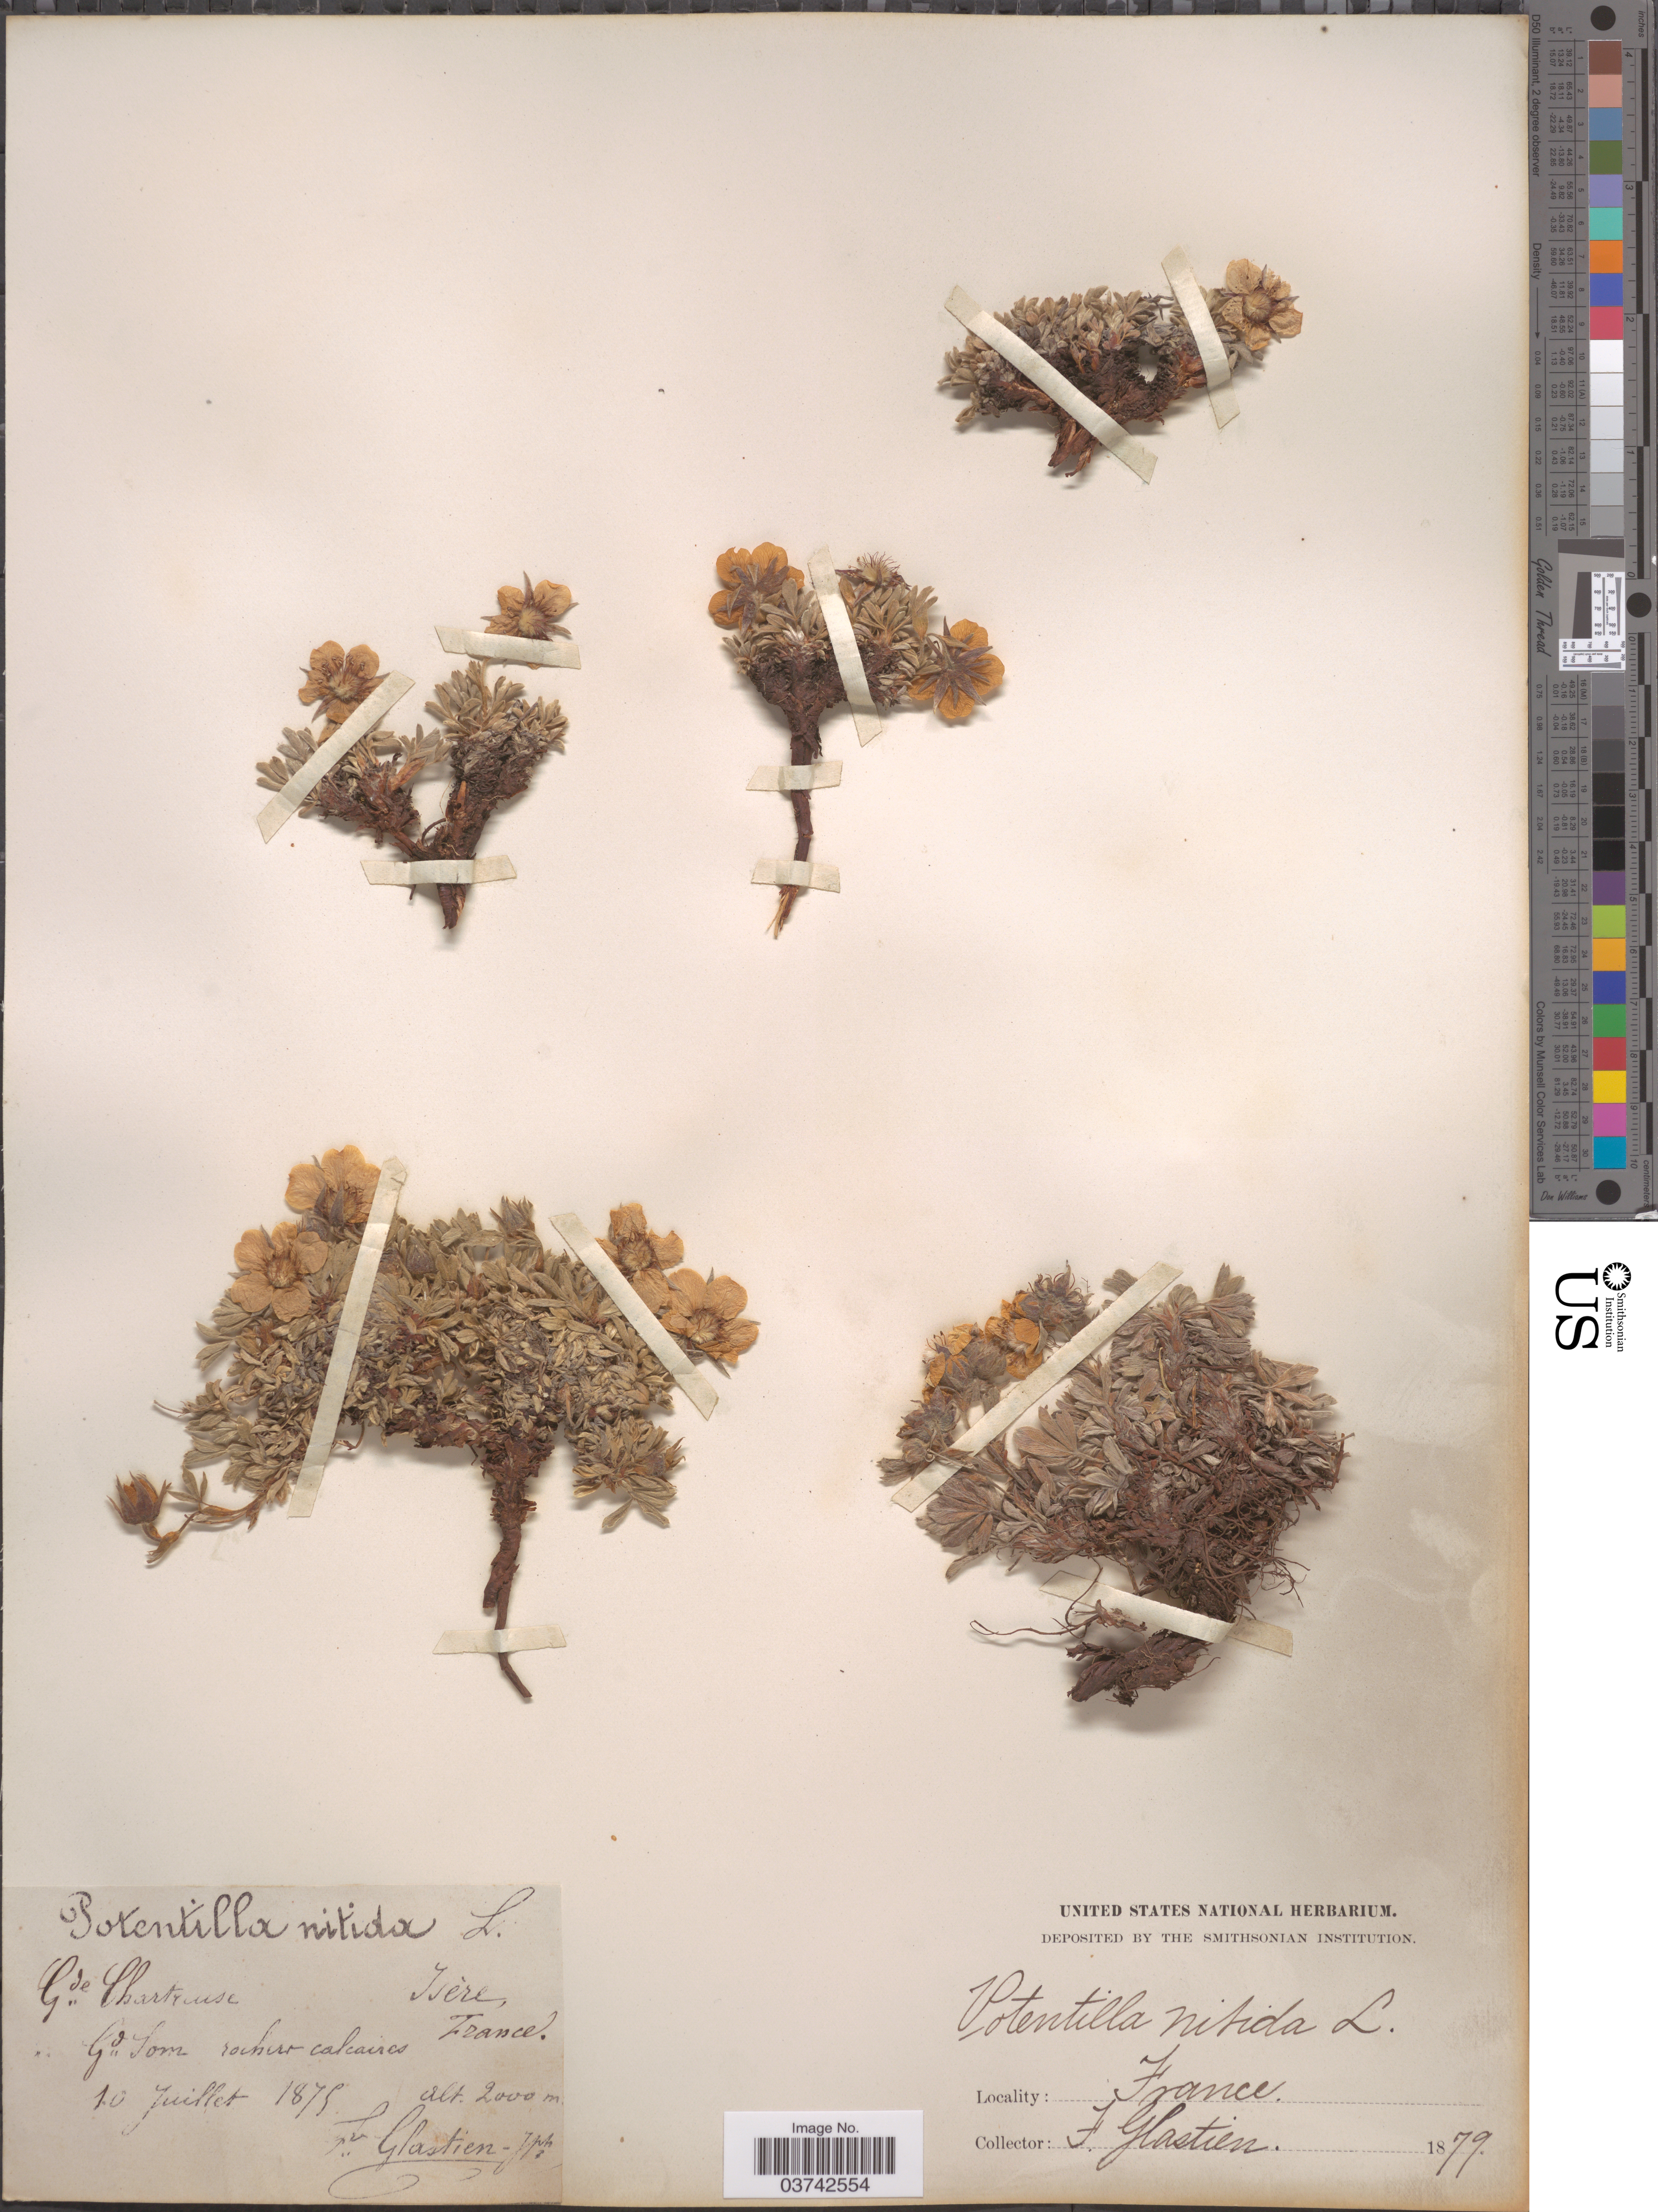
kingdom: Plantae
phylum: Tracheophyta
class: Magnoliopsida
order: Rosales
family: Rosaceae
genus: Potentilla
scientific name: Potentilla nitida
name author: L.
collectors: F. Glastien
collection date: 1879-07-10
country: France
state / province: Auvergne-Rhône-Alpes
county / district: Isère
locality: Gde Chartreuse Isère. Gd Som rochers calcaires.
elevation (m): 2000